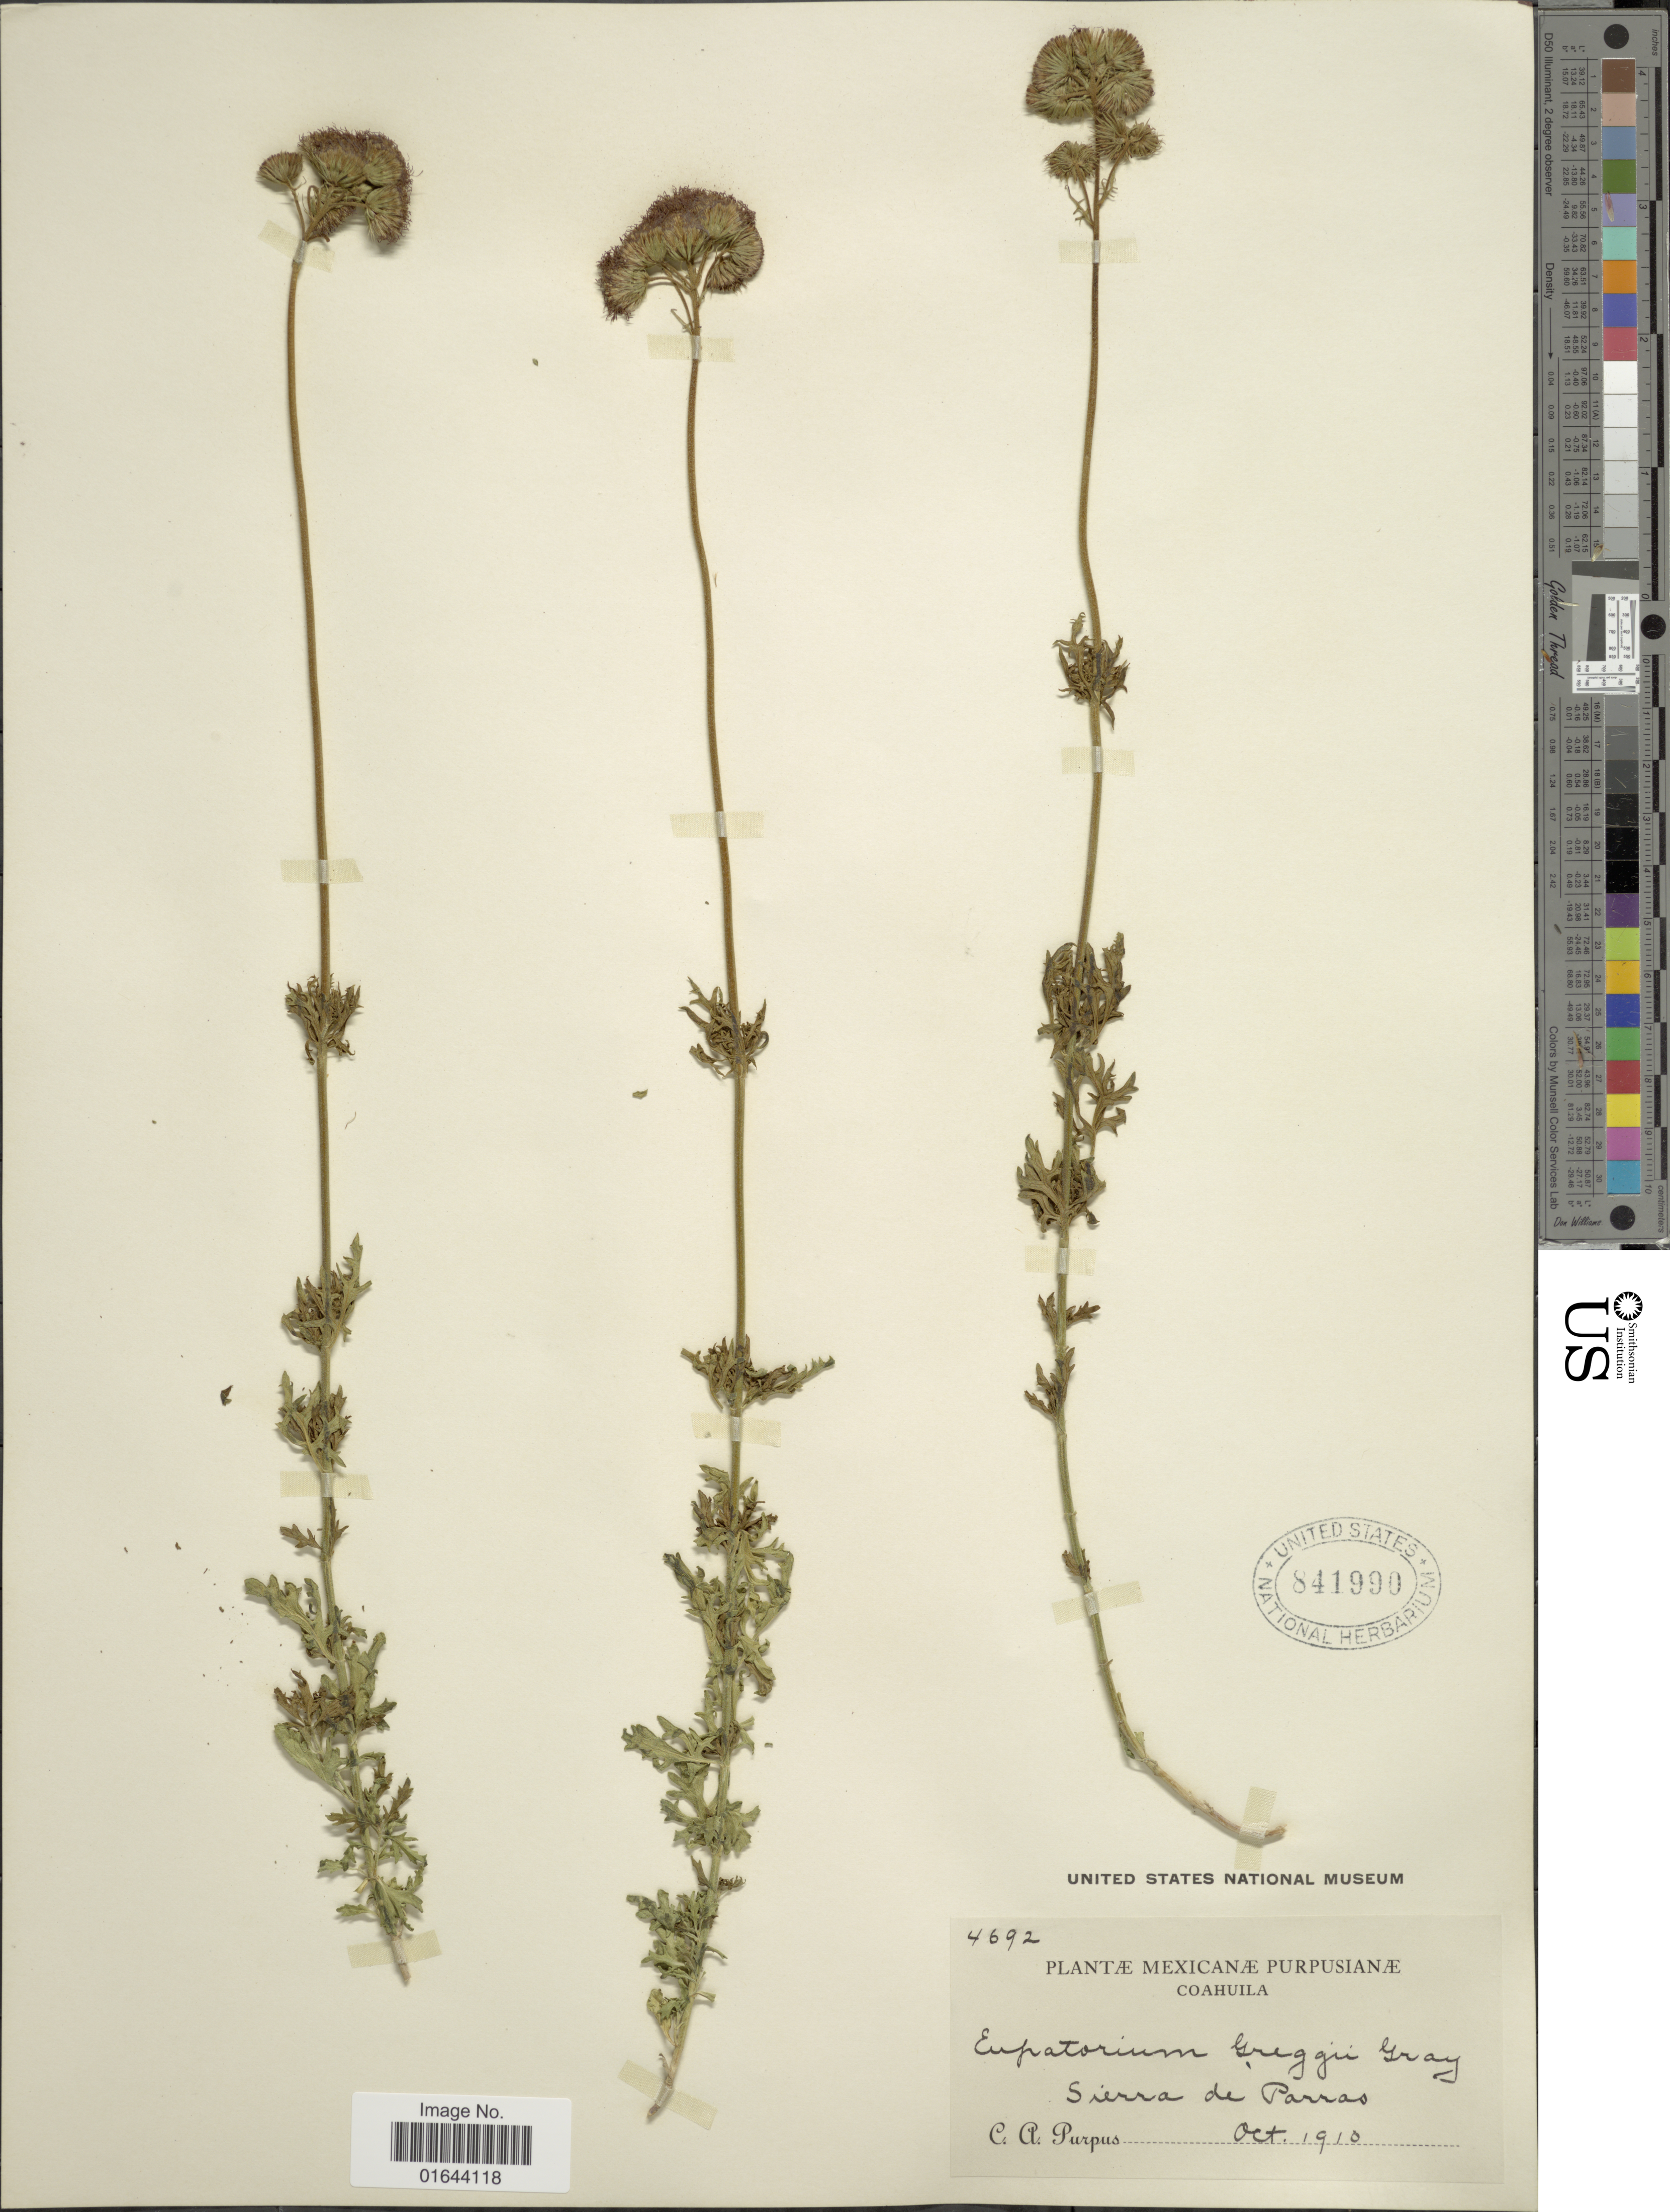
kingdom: Plantae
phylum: Tracheophyta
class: Magnoliopsida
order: Asterales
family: Asteraceae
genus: Conoclinium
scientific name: Conoclinium greggii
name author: (A. Gray) Small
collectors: C. A. Purpus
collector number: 4692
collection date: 1910-10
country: Mexico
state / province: Coahuila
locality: Sierra de Parras, Coahuila.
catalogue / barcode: US 841990